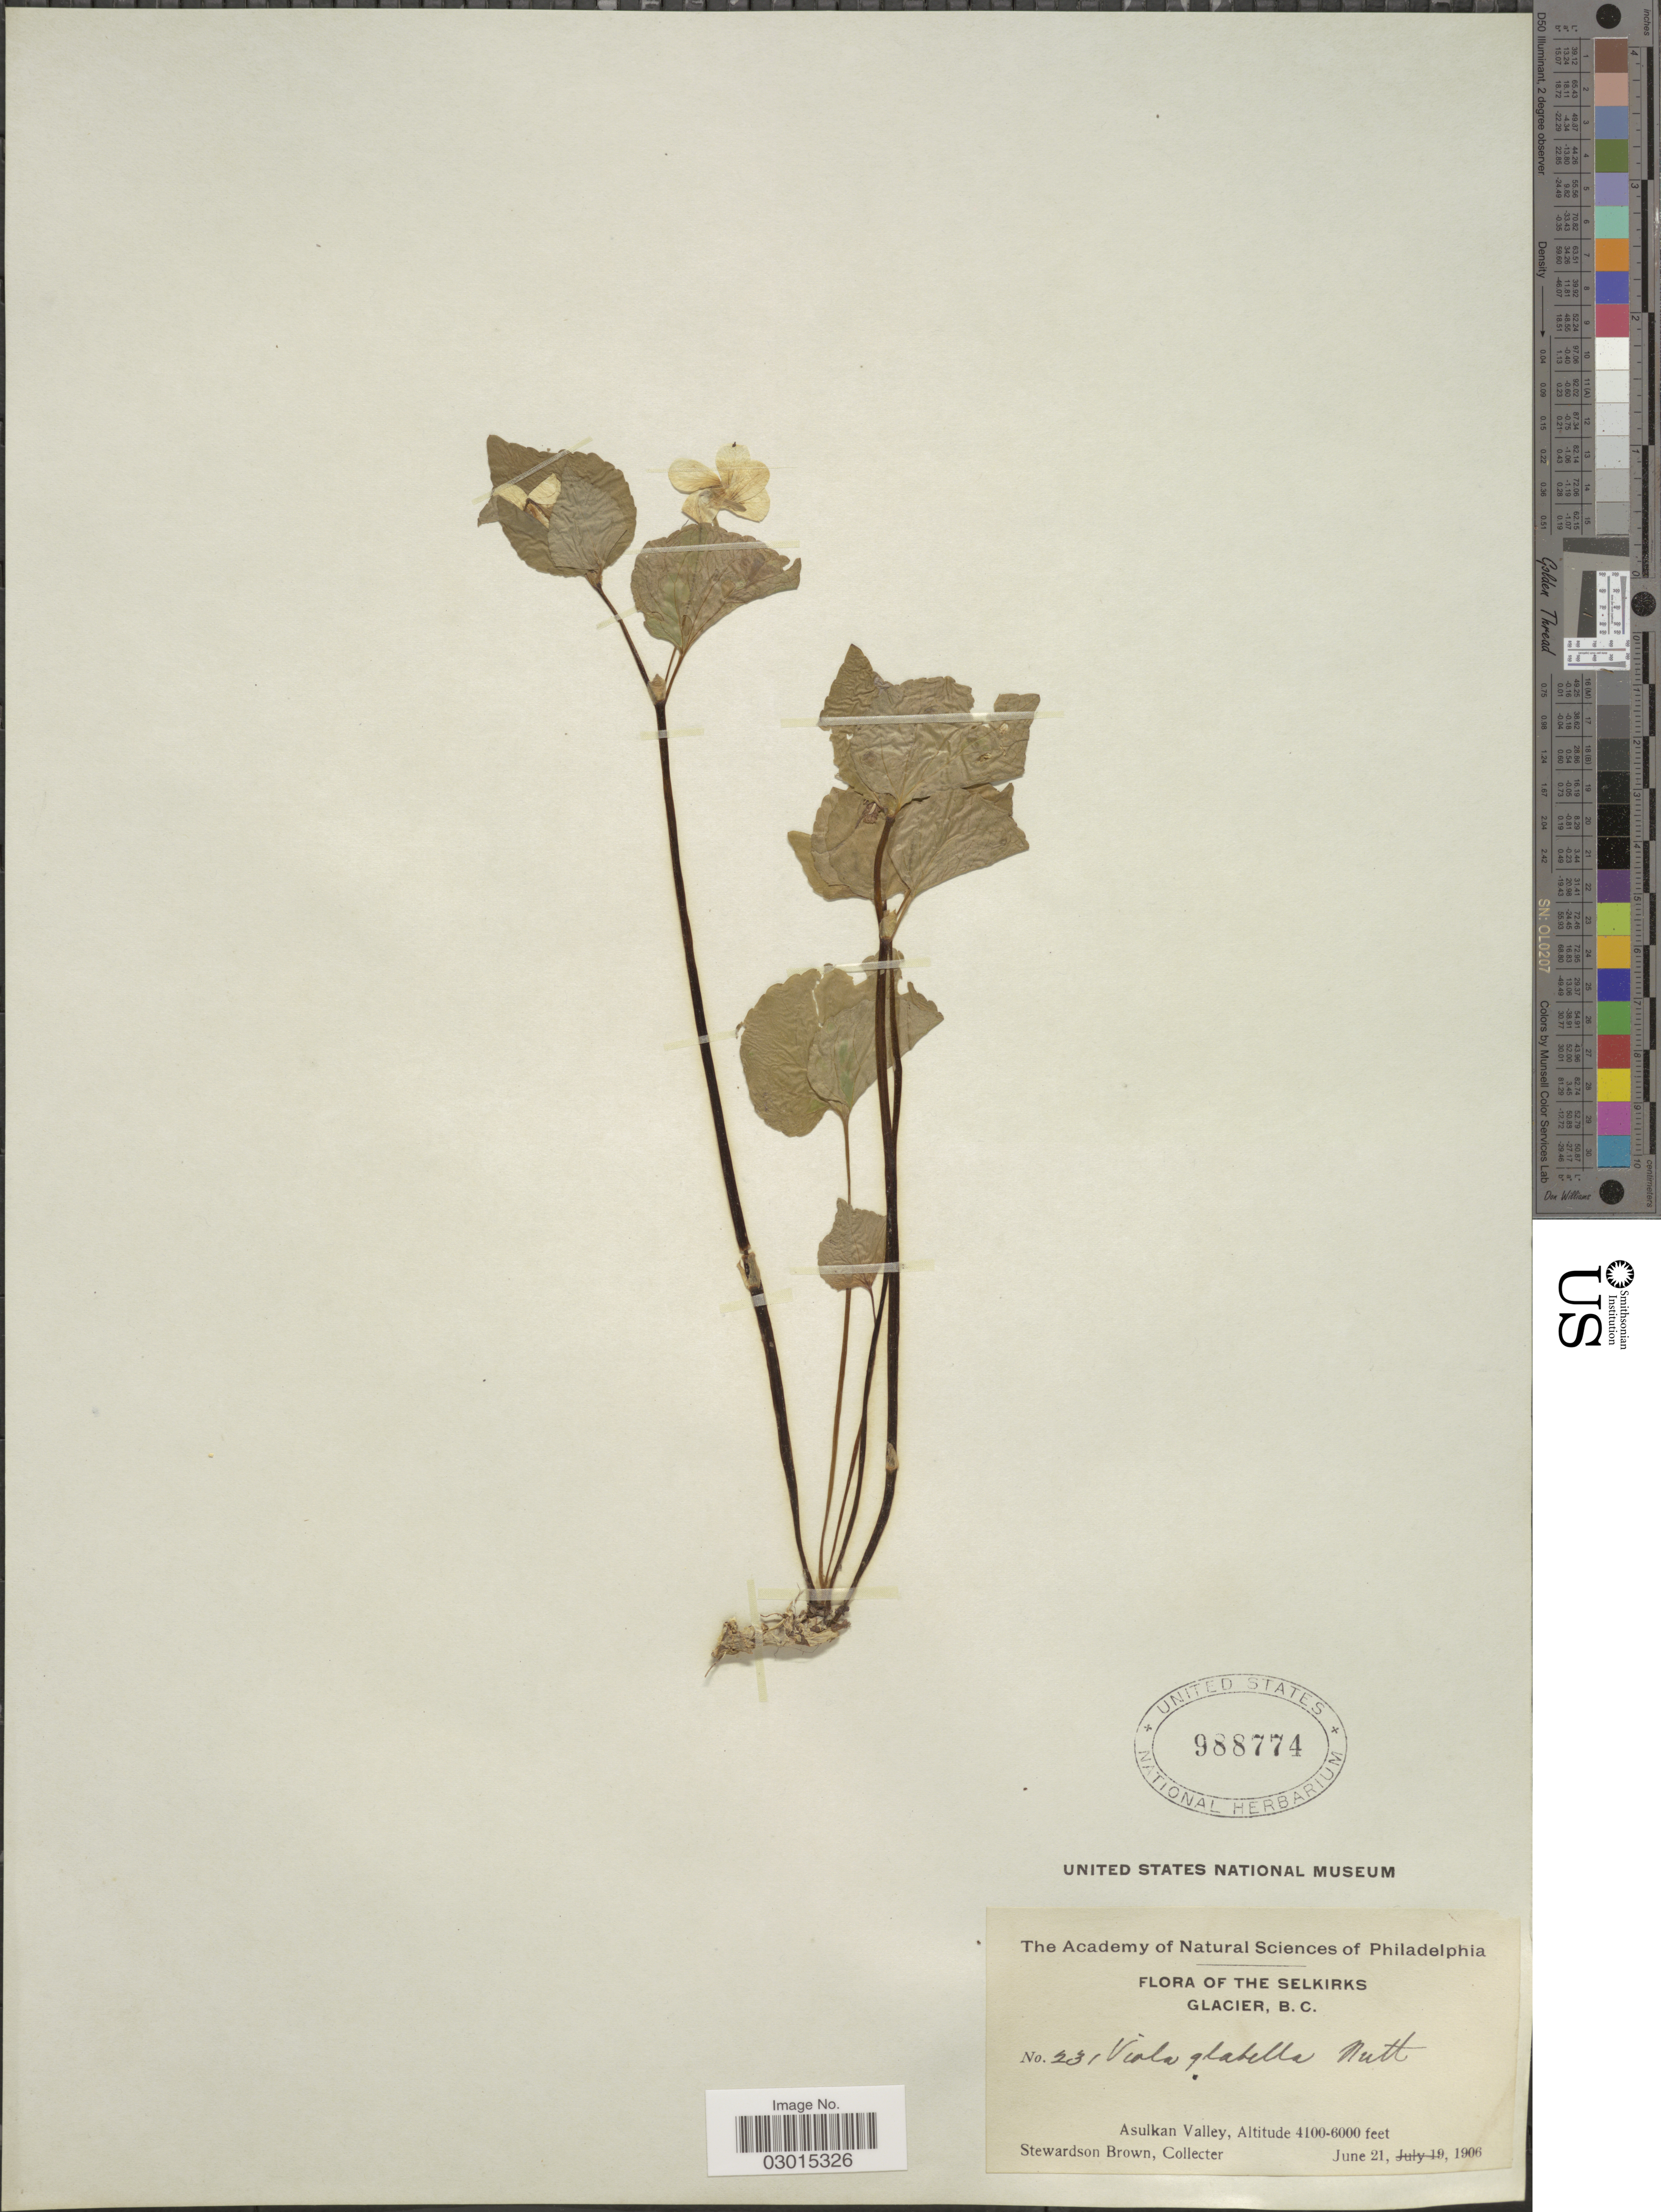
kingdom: Plantae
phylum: Tracheophyta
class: Magnoliopsida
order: Malpighiales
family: Violaceae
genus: Viola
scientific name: Viola glabella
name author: Nutt.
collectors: S. Brown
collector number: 231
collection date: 1906-06-21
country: Canada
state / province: British Columbia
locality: Selkirks Glacier, B.C. Asulkan Valley.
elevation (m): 1250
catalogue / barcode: US 988774